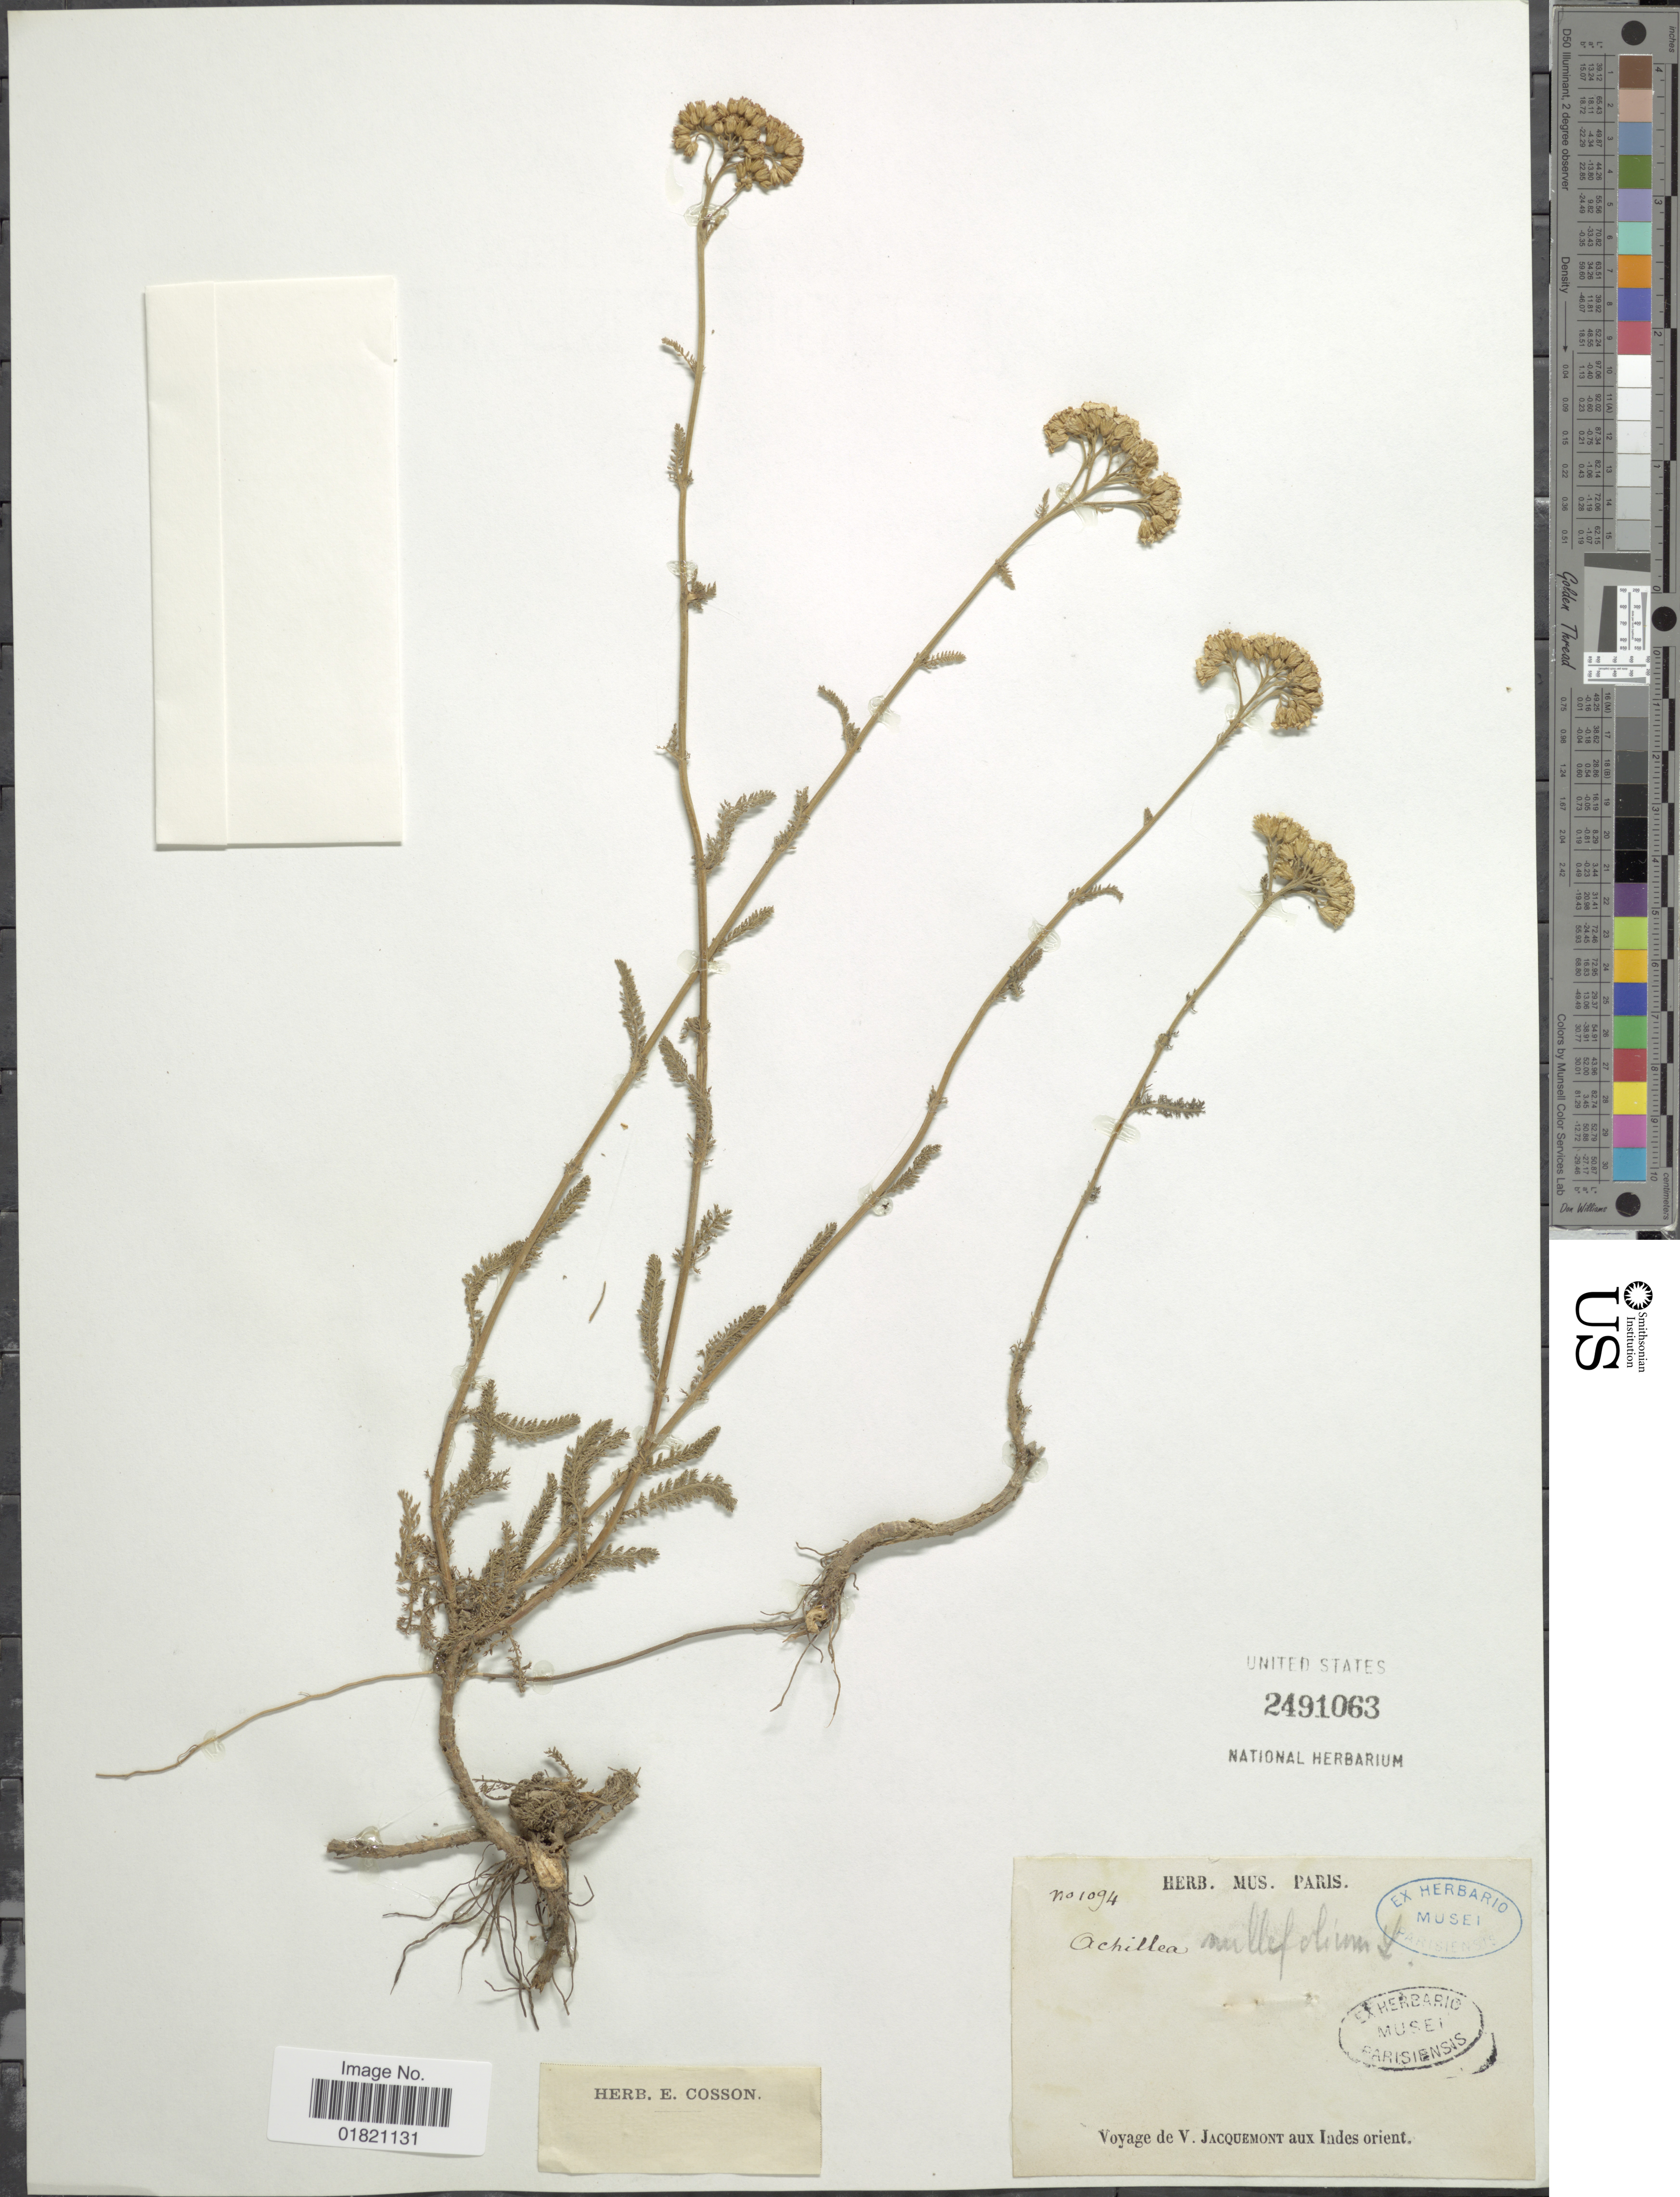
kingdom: Plantae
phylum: Tracheophyta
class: Magnoliopsida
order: Asterales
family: Asteraceae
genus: Achillea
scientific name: Achillea millefolium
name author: L.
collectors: V. Jacquemont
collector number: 1094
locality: Indes orient.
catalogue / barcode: US 2491063